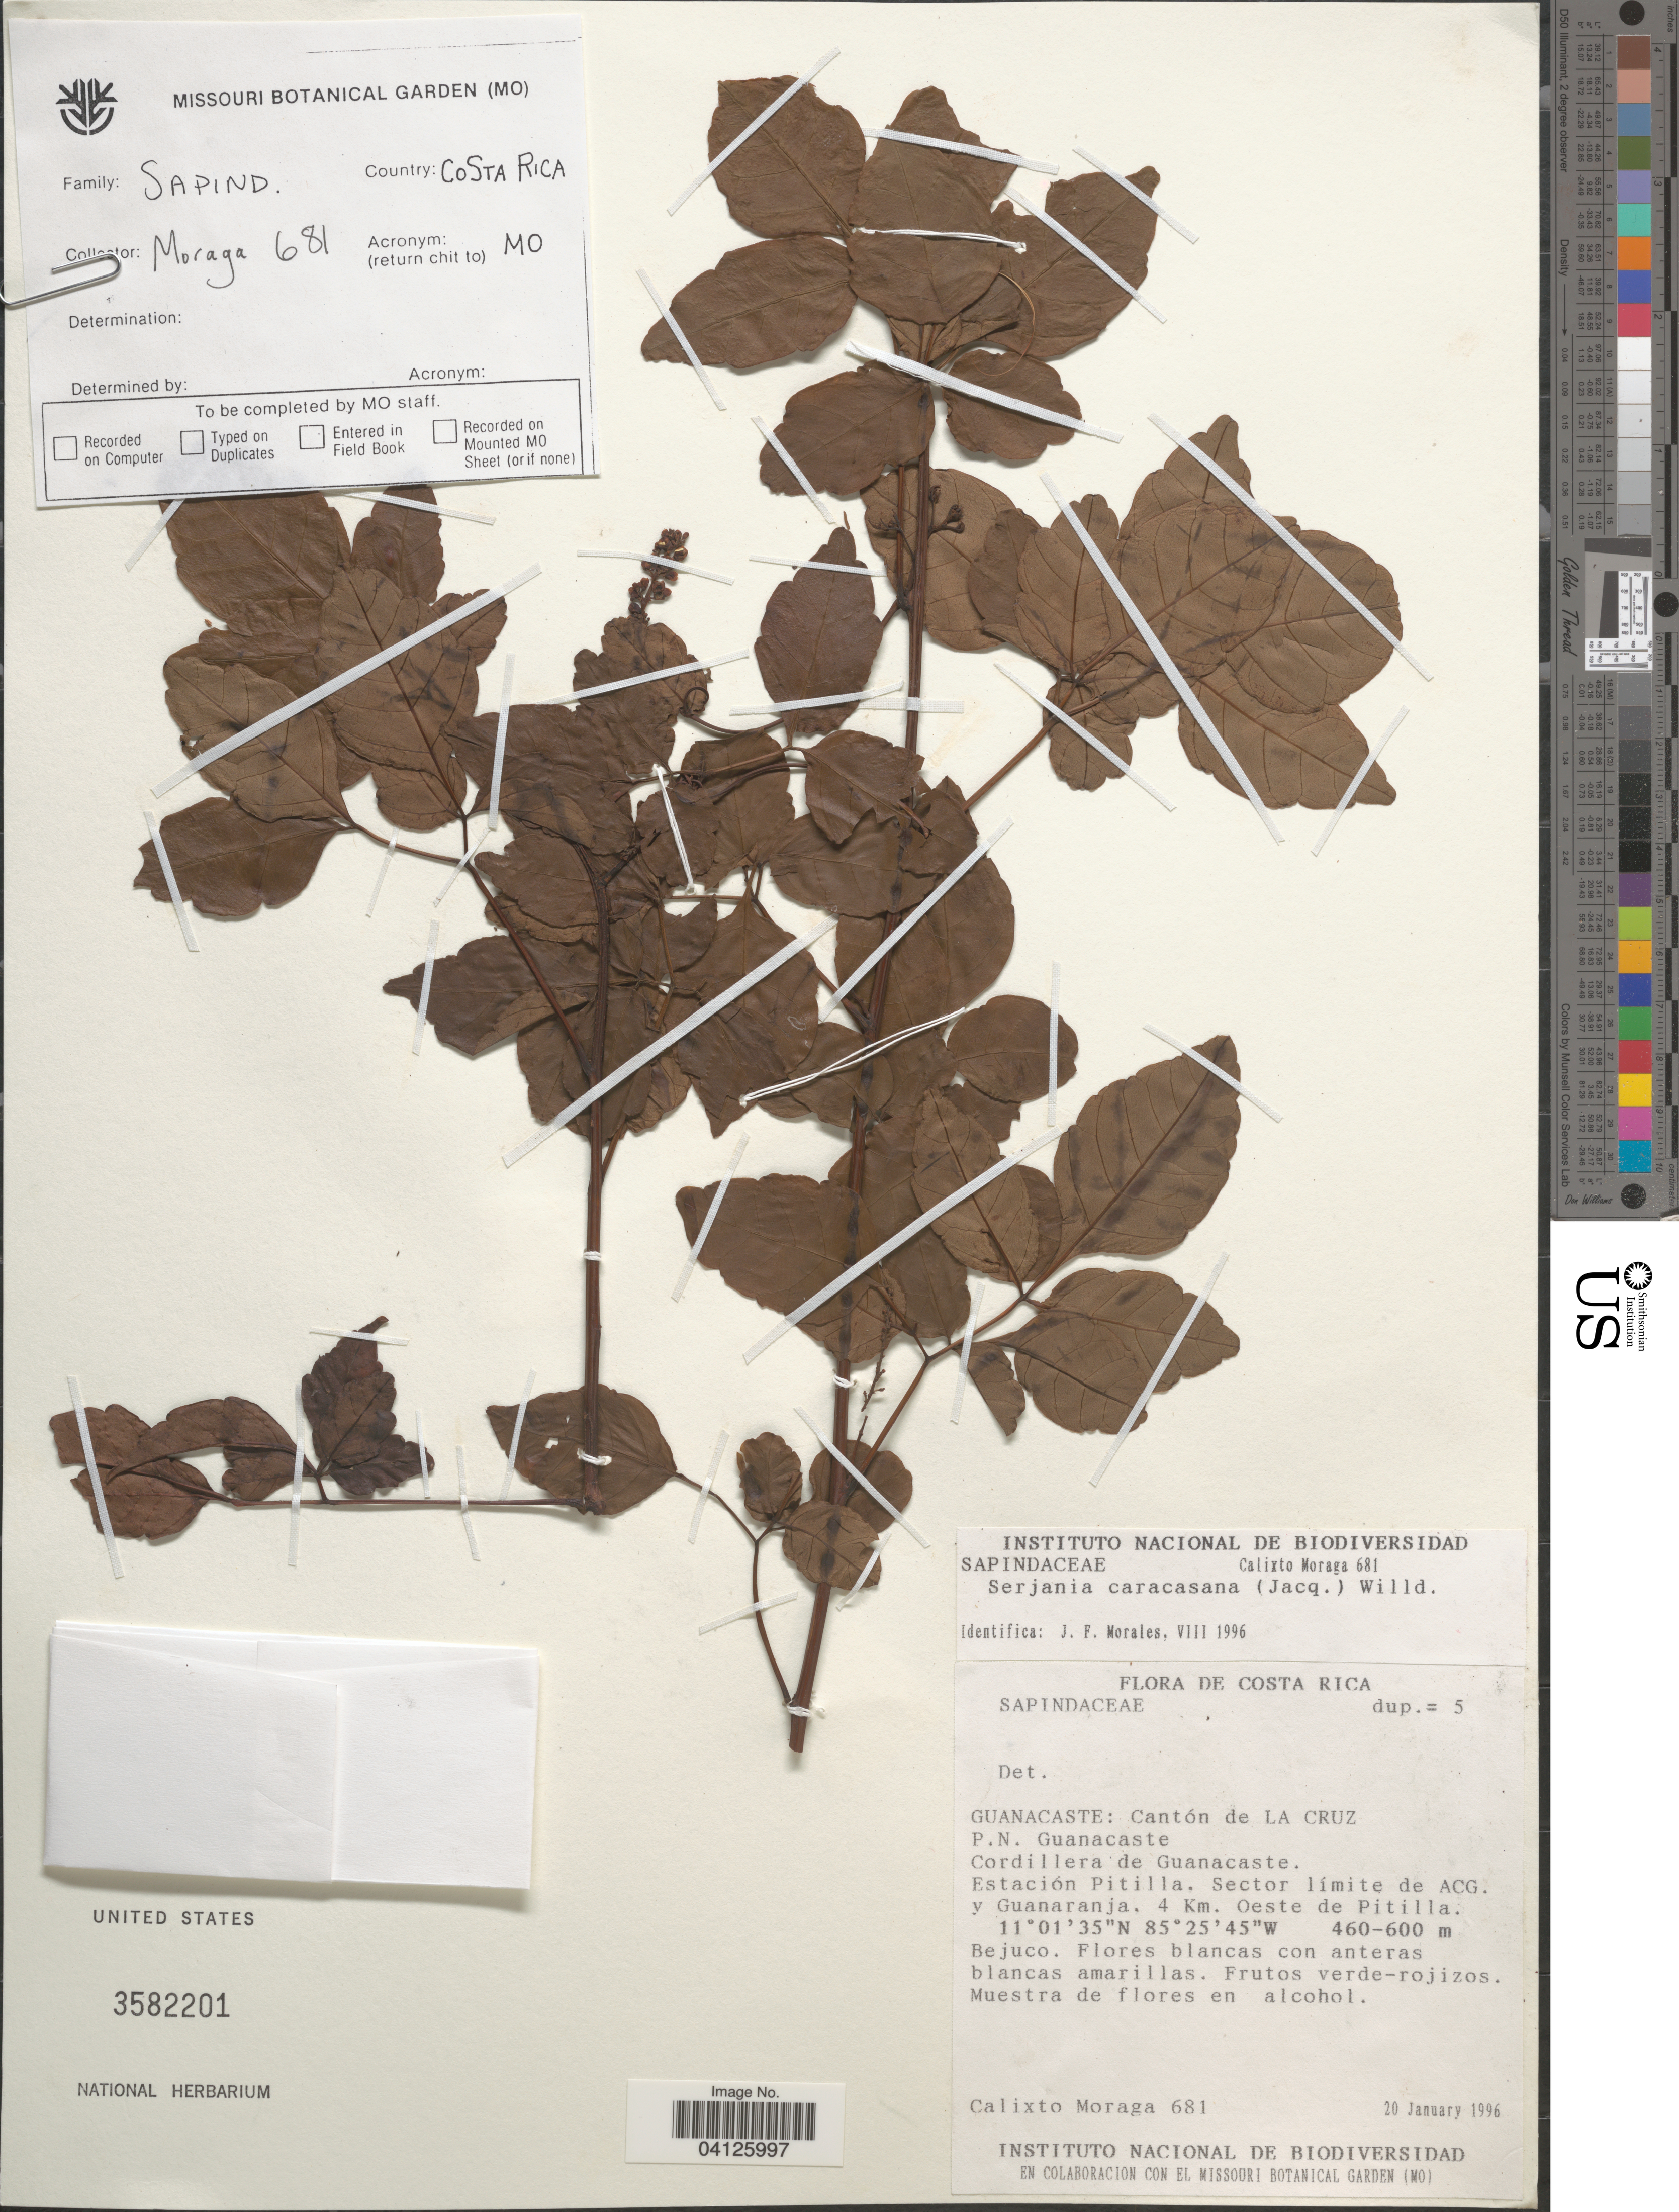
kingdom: Plantae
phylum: Tracheophyta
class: Magnoliopsida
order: Sapindales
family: Sapindaceae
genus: Serjania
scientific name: Serjania membranacea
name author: Splitg.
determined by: Acevedo-Rodriguez, P., (US), Smithsonian Institution - National Museum of Natural History (UNITED STATES)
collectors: C. Moraga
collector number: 681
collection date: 1996-01-20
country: Costa Rica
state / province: Guanacaste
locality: Cantón de La Cruz. P.N. Guanacaste. Cordillera de Guanacaste. Estación Pitilla. Sector límite de ACG. y Guanaranja. 4 Km. Oeste de Pitilla.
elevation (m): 460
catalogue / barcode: US 3582201